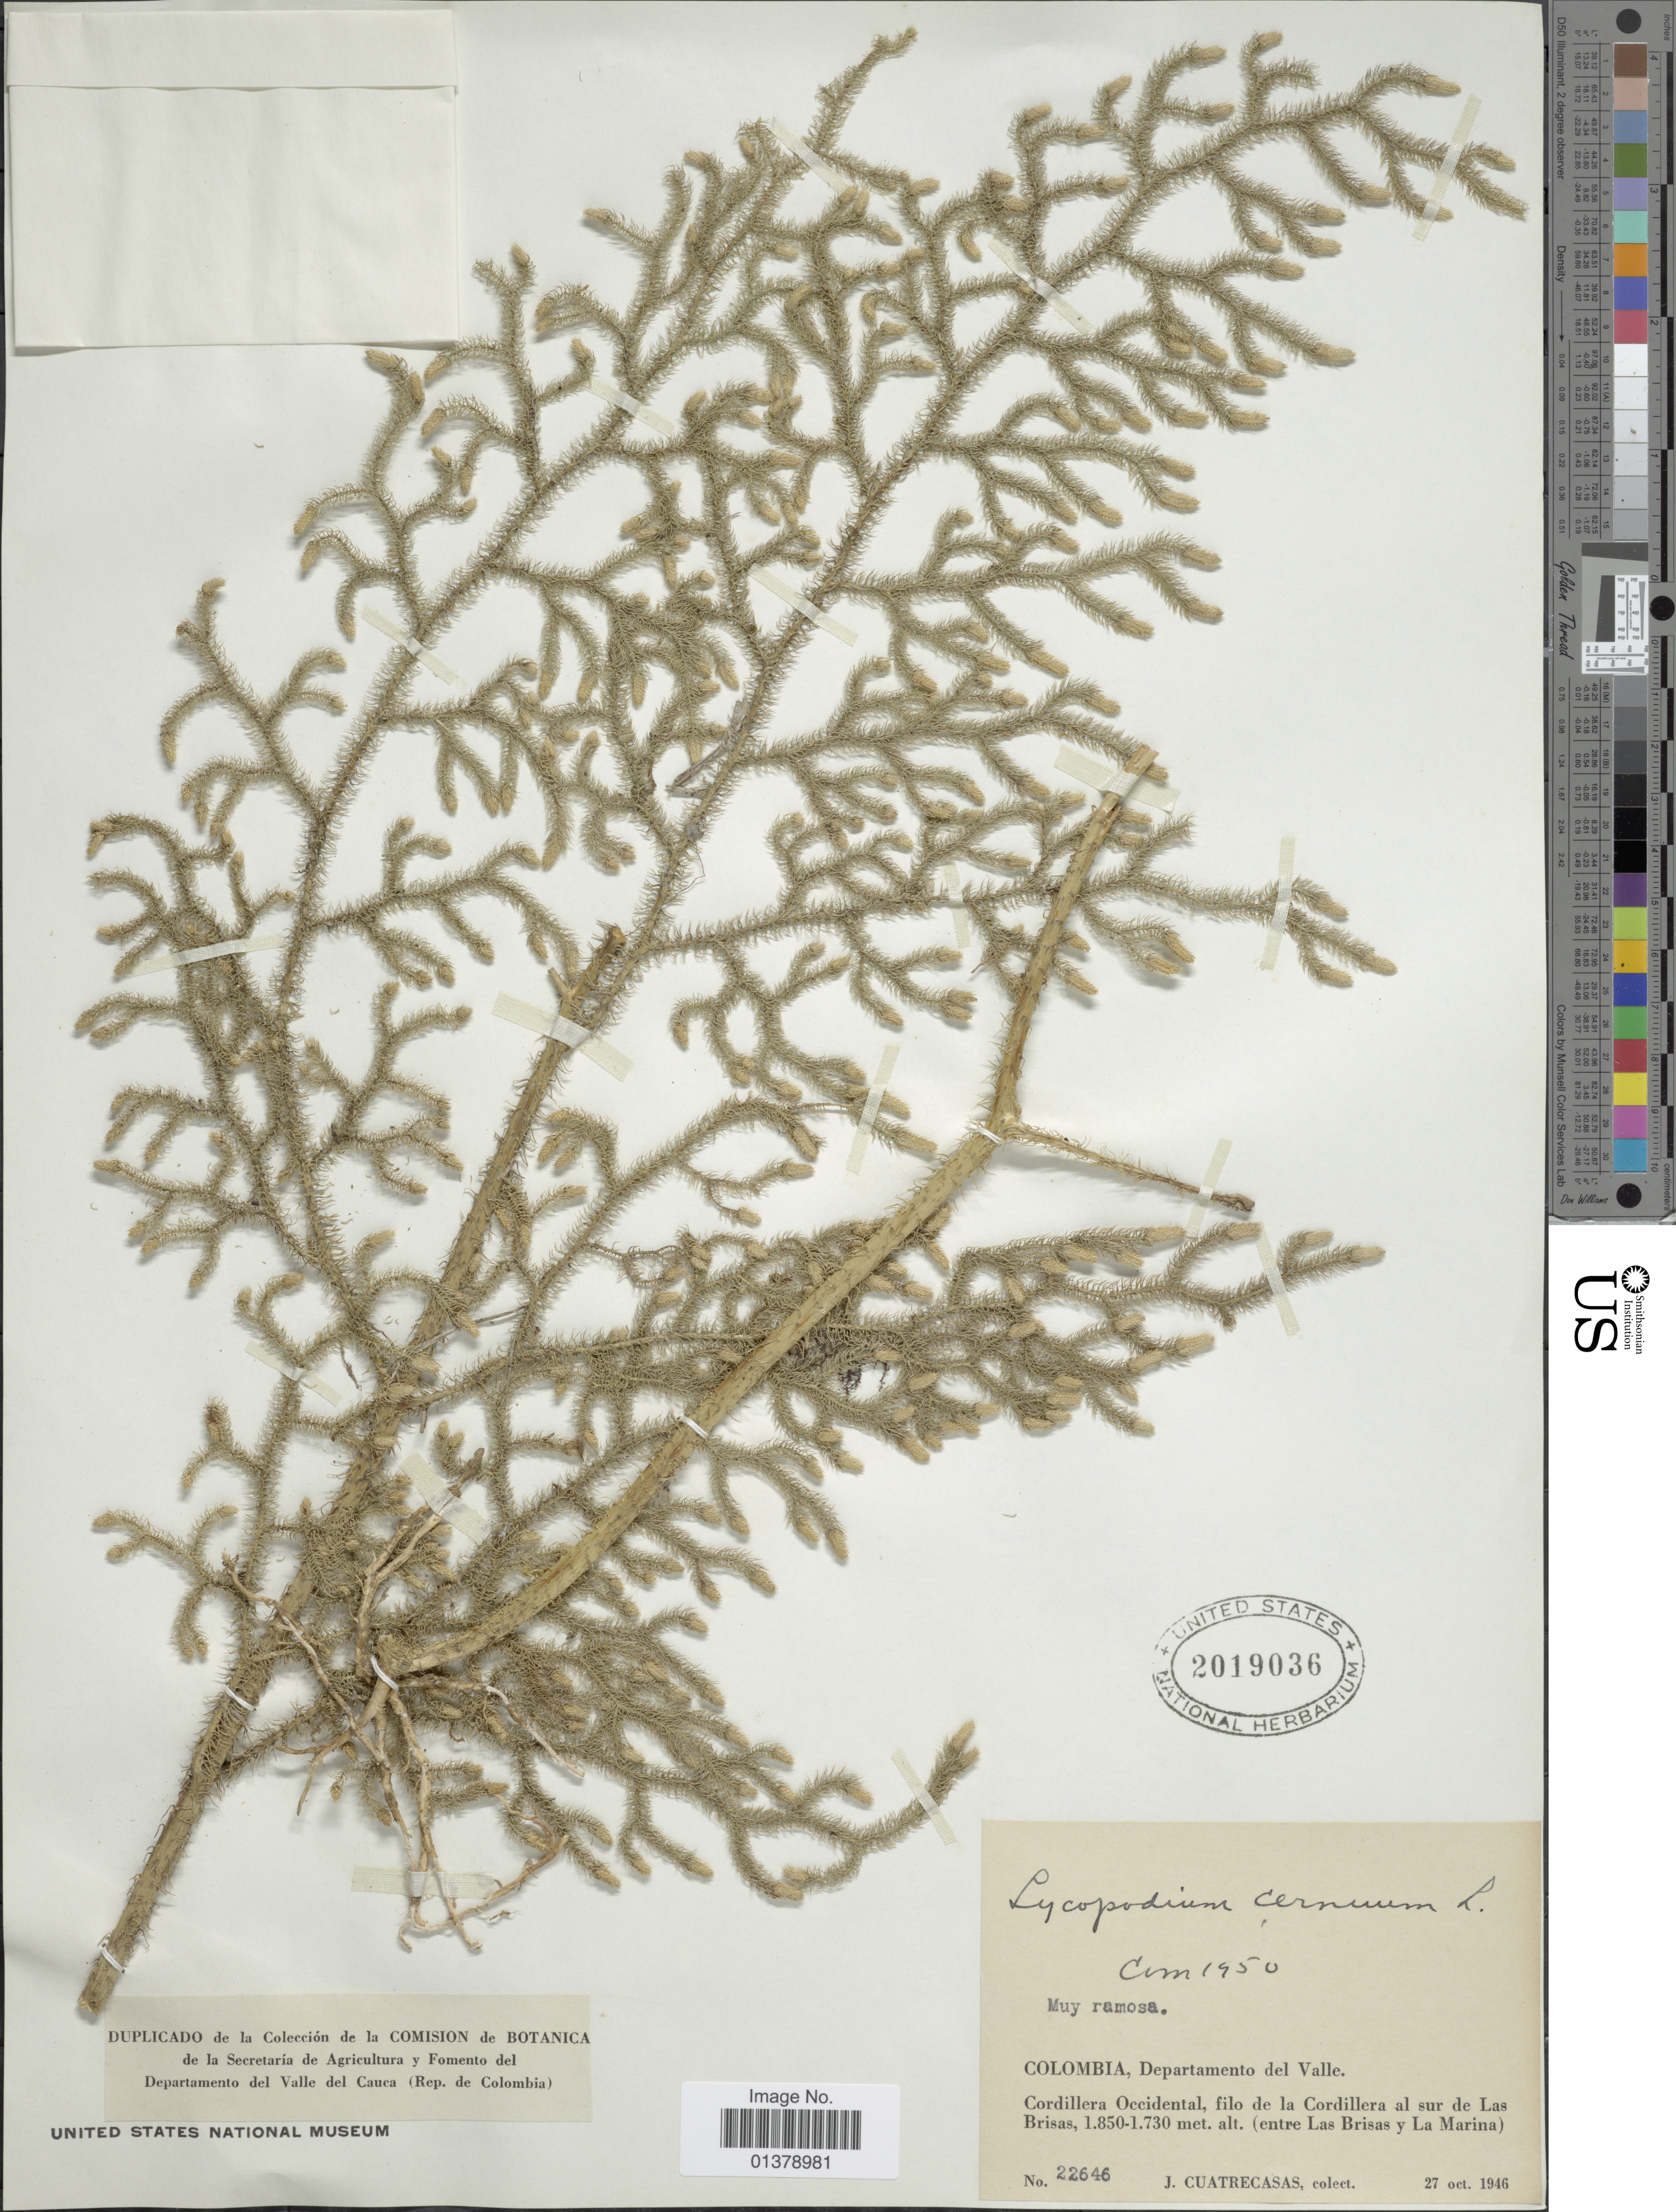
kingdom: Plantae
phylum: Tracheophyta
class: Lycopodiopsida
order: Lycopodiales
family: Lycopodiaceae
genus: Palhinhaea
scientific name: Palhinhaea cernua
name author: (L.) Vasc. & Franco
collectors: J. Cuatrecasas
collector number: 22646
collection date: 1946-10-27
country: Colombia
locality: Departamento del Valle, Cordillera Occidental, filo de la Cordillera al sur de Las Brisas, entre Las Brisas y La Marina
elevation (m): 1730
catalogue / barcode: US 2019036